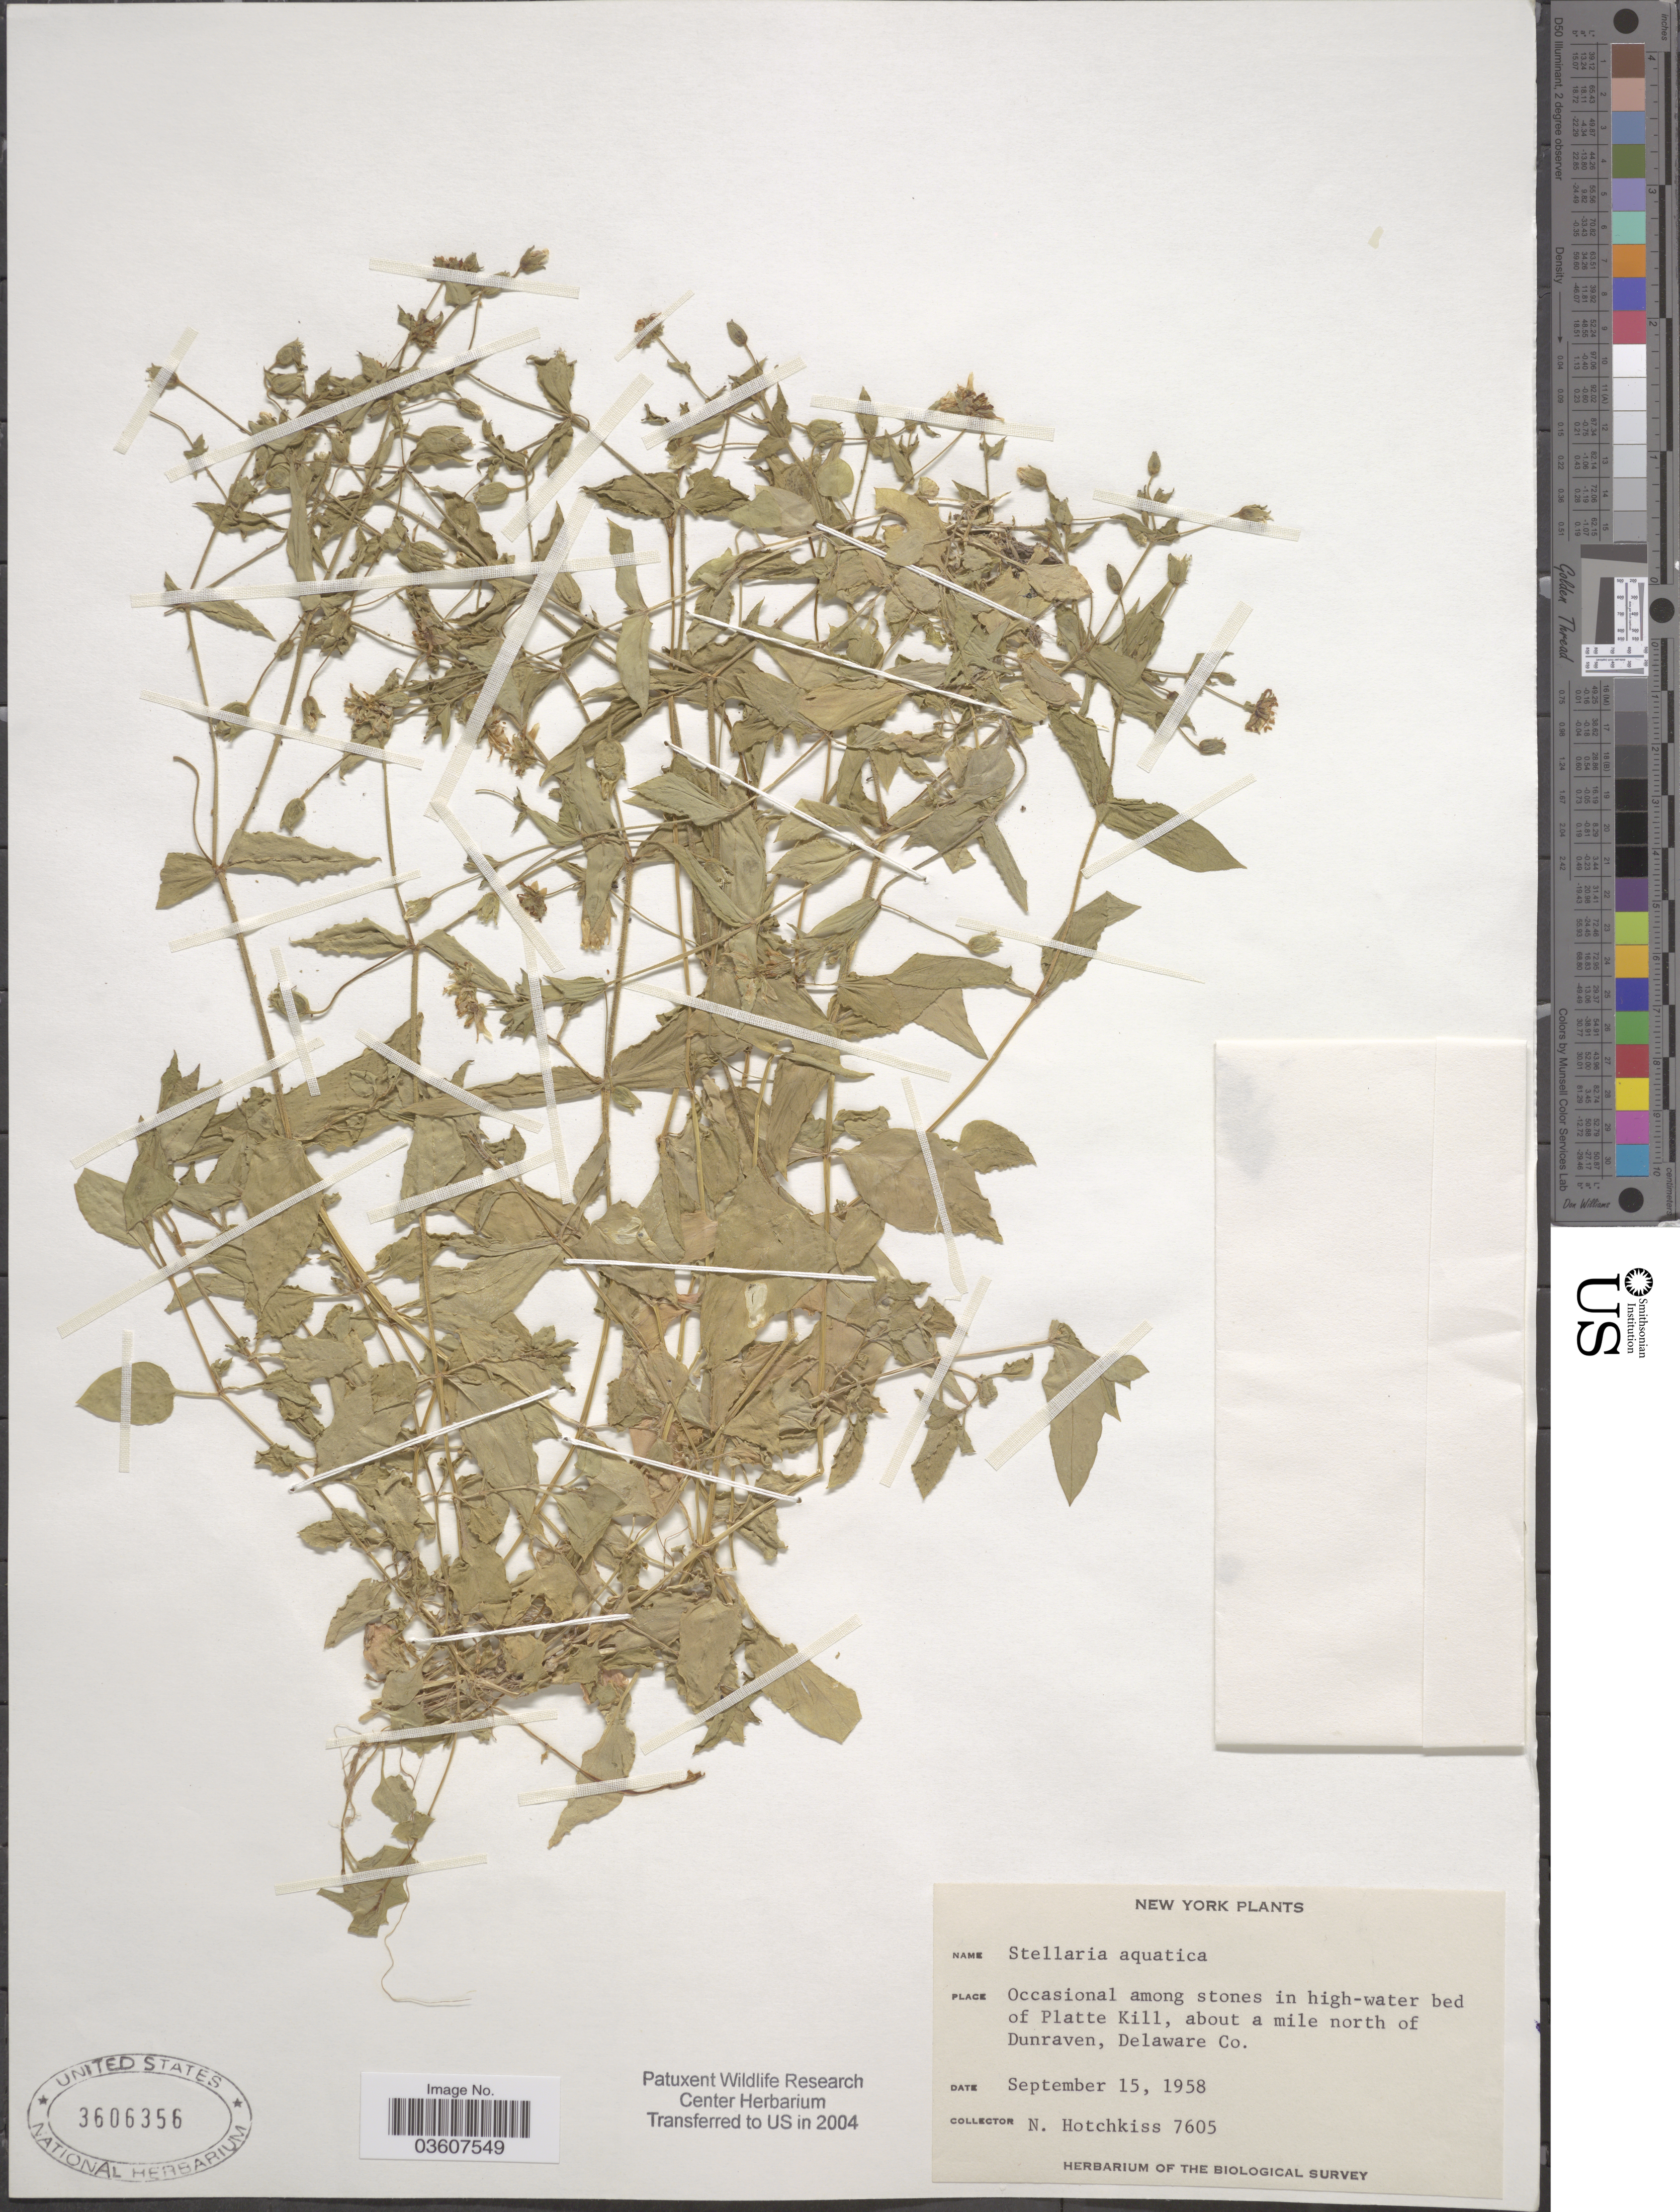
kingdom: Plantae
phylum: Tracheophyta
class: Magnoliopsida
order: Caryophyllales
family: Caryophyllaceae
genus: Stellaria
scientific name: Stellaria aquatica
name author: L.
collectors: N. Hotchkiss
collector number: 7605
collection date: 1958-09-15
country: United States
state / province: New York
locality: Occasional among stones in high-water bed of Platte Kill, about a mile north of Dunraven, Delaware Co.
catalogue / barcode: US 3606356